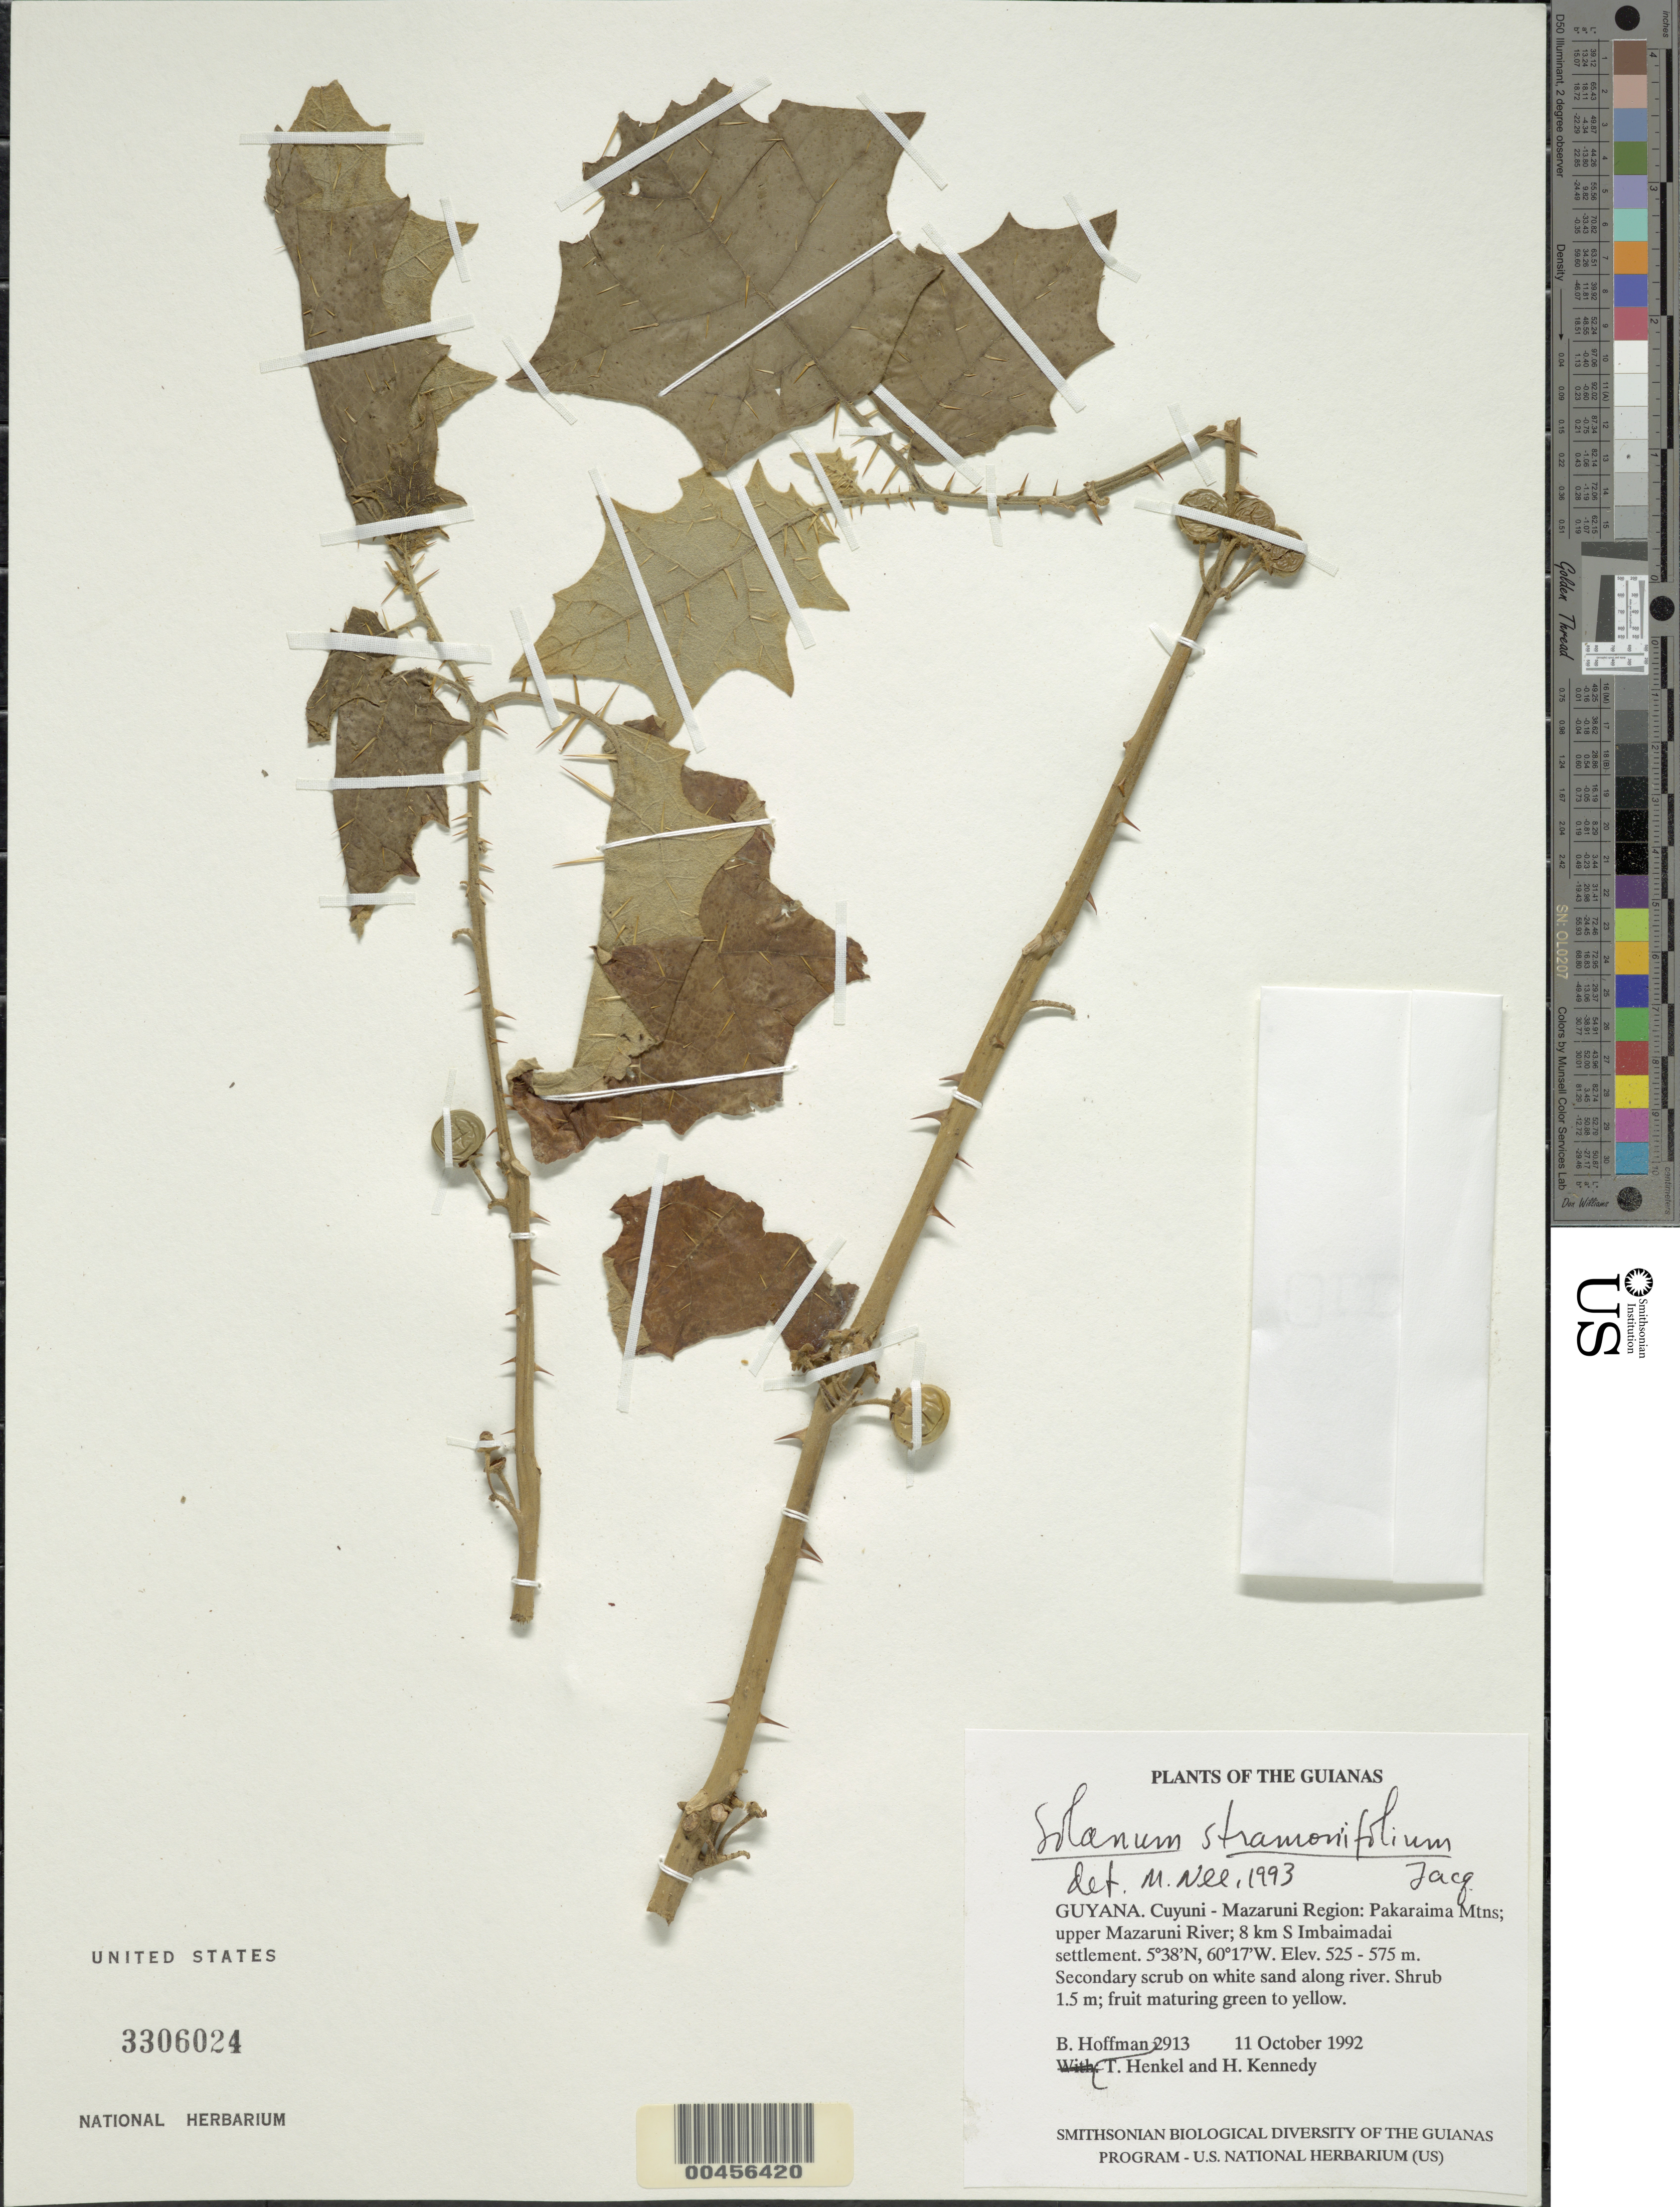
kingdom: Plantae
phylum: Tracheophyta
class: Magnoliopsida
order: Solanales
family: Solanaceae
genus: Solanum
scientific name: Solanum stramoniifolium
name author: Jacq.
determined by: Nee, Michael H.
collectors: B. Hoffman, T. Henkel & H. Kennedy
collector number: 2913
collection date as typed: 10 Oct 1992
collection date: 1992-10-10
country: Guyana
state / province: Cuyuni-Mazaruni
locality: Pakaraima Mountains; upper Mazaruni River; 8 km S of Imbaimadai settlement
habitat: Secondary scrub on white sand along river.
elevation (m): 525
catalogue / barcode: US 3306024